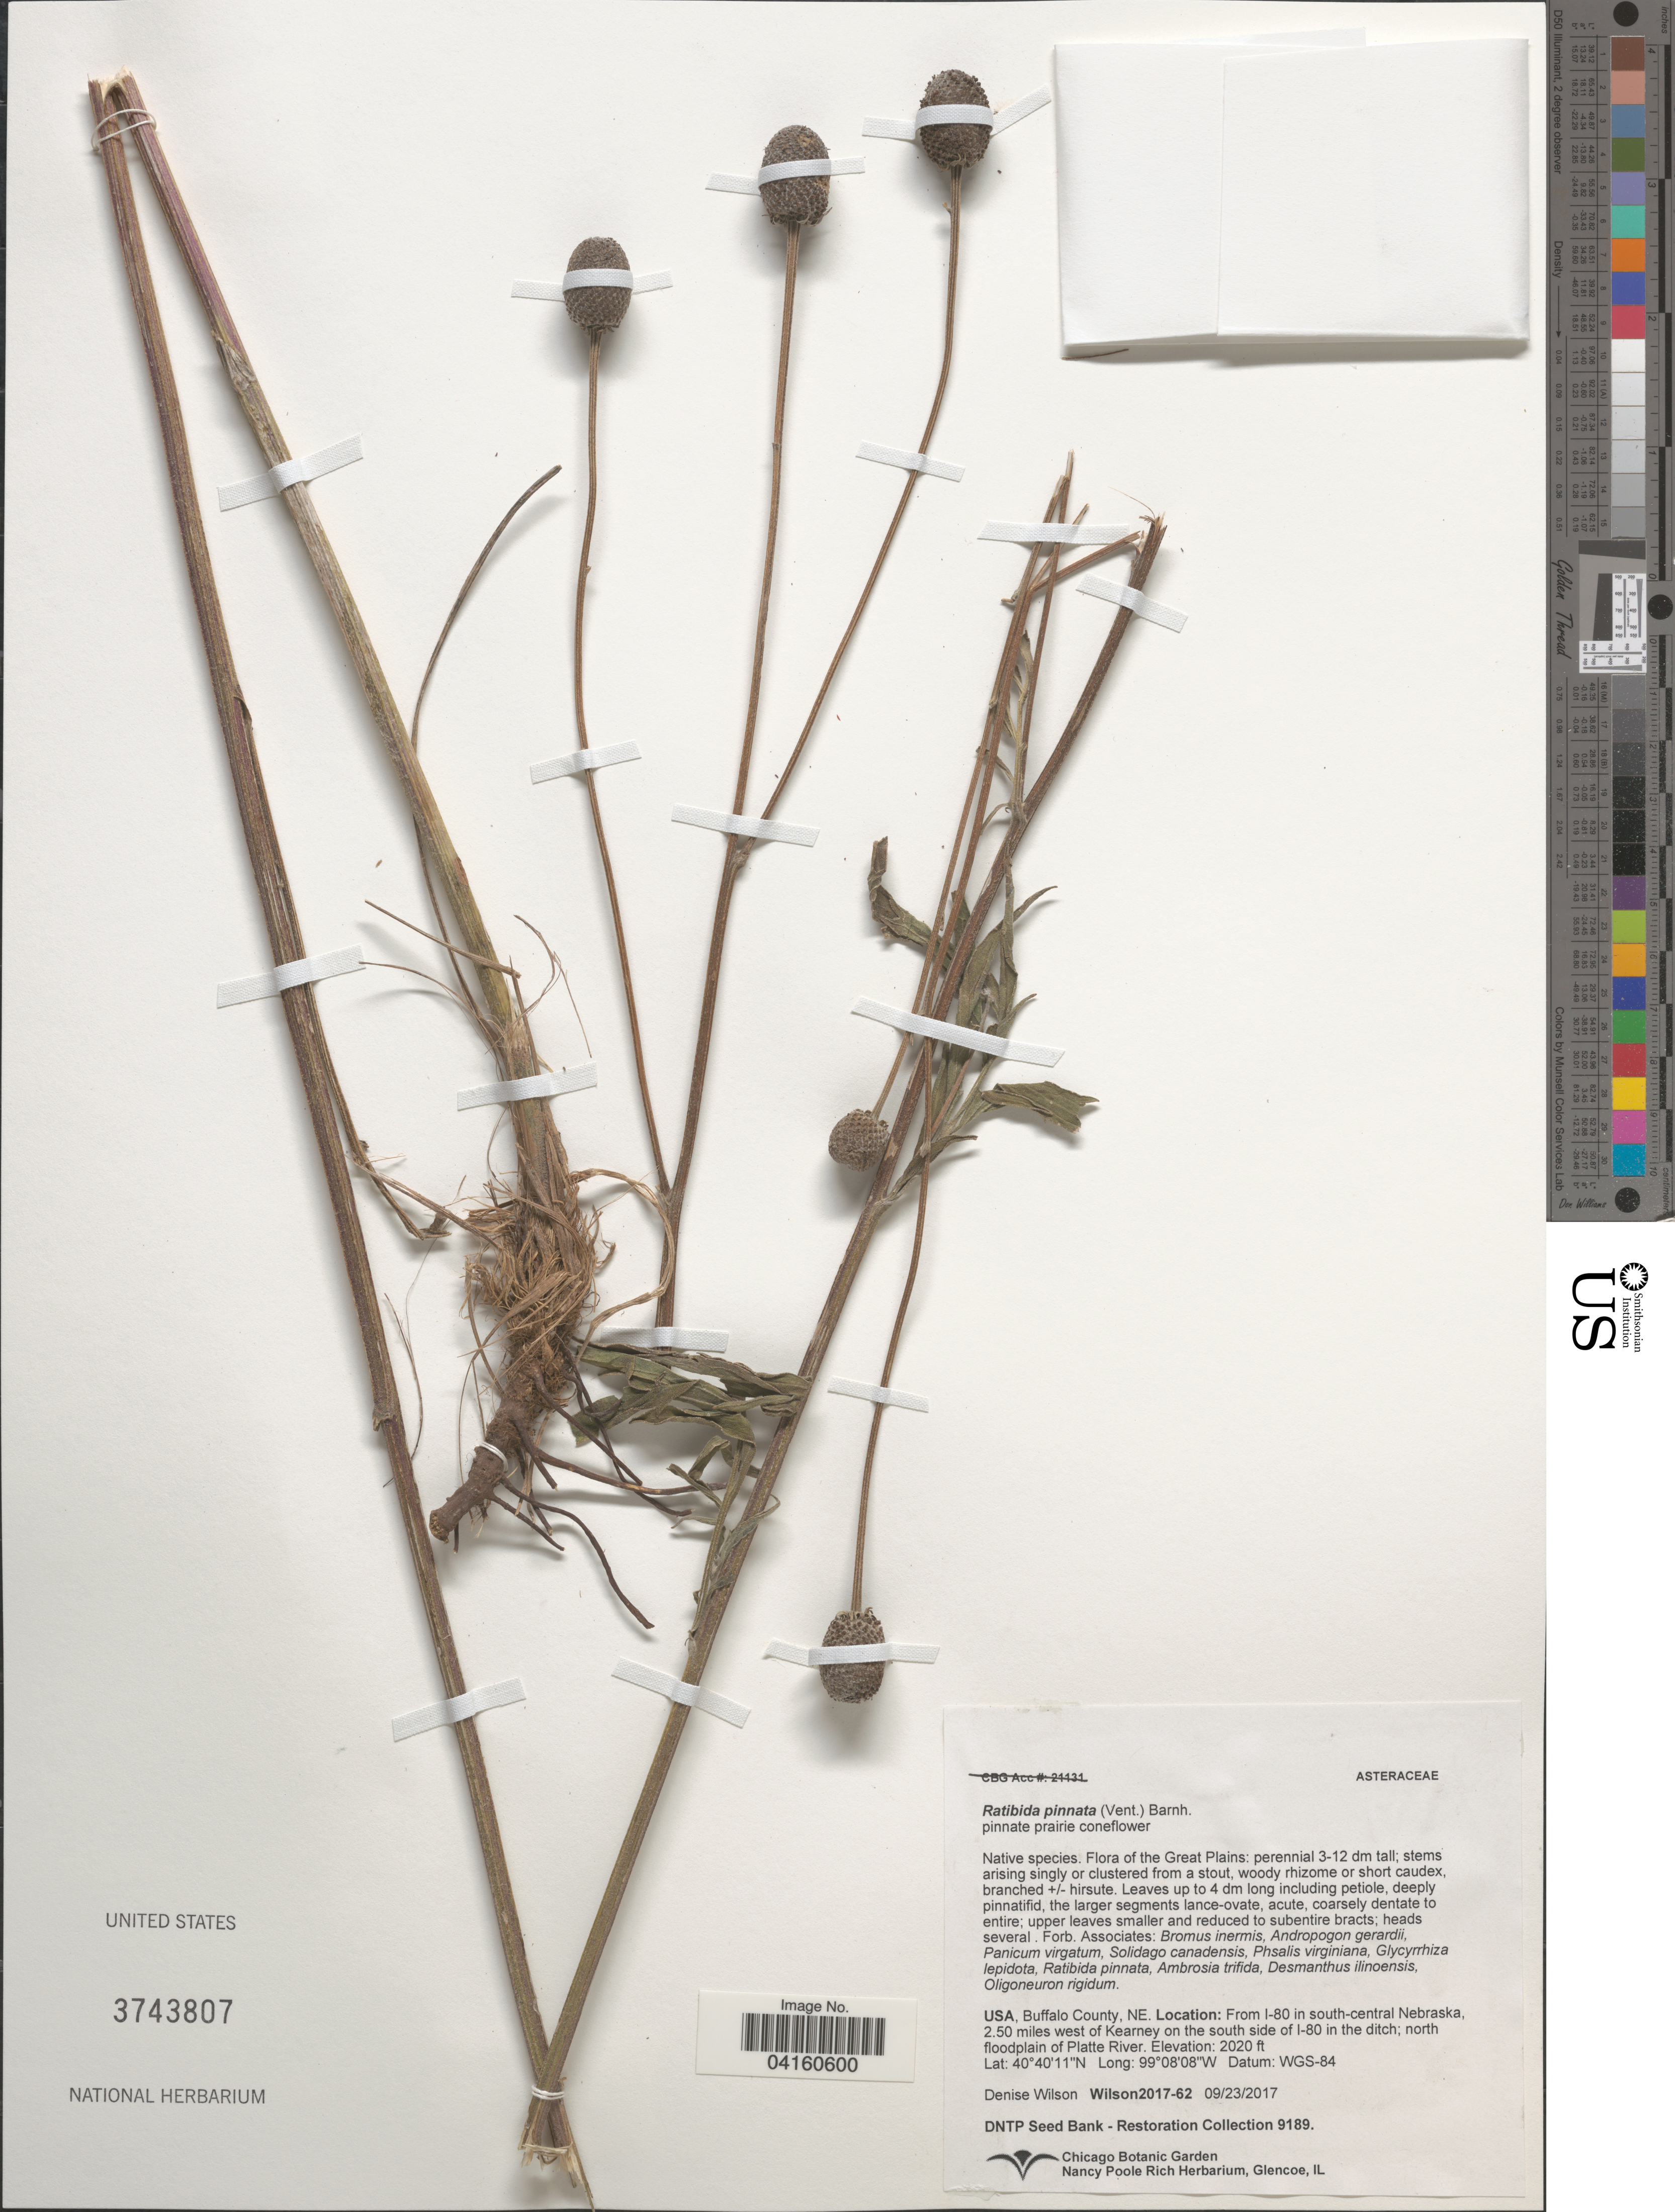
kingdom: Plantae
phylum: Tracheophyta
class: Magnoliopsida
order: Asterales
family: Asteraceae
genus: Ratibida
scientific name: Ratibida pinnata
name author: (Vent.) Barnhart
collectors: D. Wilson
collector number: Wilson2017-62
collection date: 2017-09-23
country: United States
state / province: Nebraska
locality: Buffalo County. From I-80 in south-central Nebraska, 2.50 miles west of Kearney on the south side of I-80 in the ditch; north floodplain of Platte River.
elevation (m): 616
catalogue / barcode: US 3743807